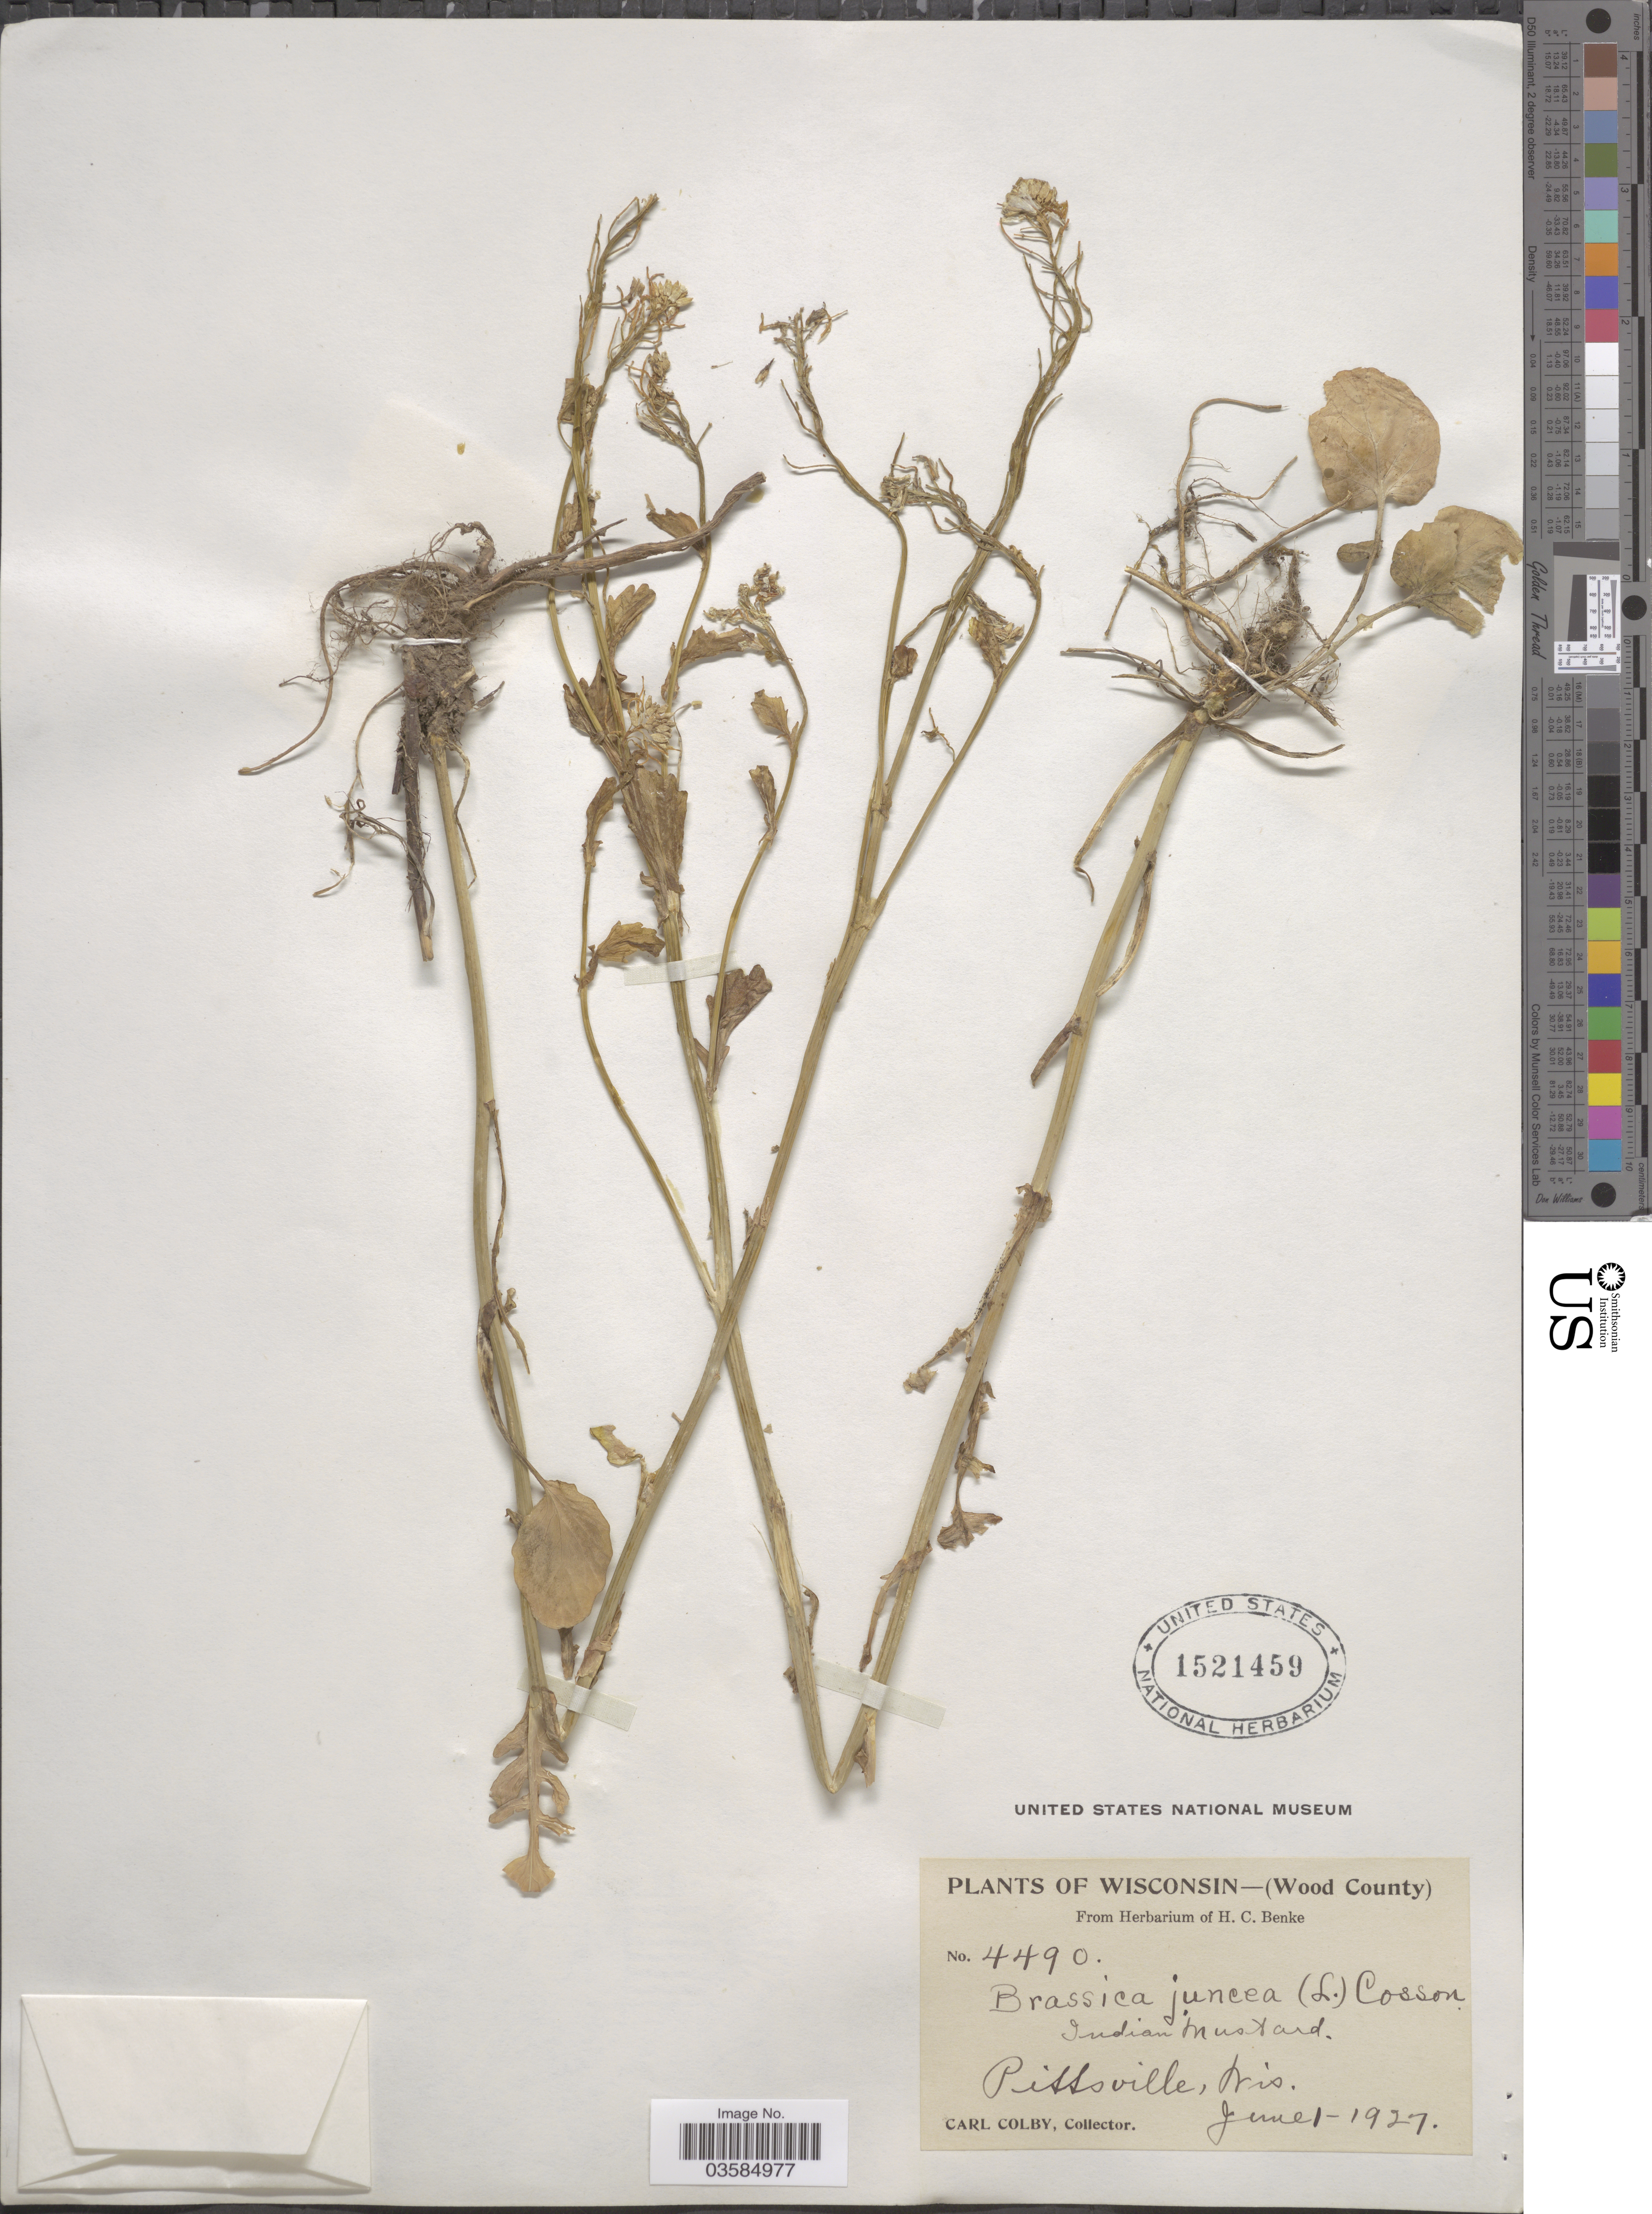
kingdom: Plantae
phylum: Tracheophyta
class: Magnoliopsida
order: Brassicales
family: Brassicaceae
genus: Brassica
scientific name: Brassica juncea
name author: (L.) Czern.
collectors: C. Colby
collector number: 4490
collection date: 1927-06-01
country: United States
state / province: Wisconsin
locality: Pittsville. (Wood County) Inidna Mustard.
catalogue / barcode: US 1521459